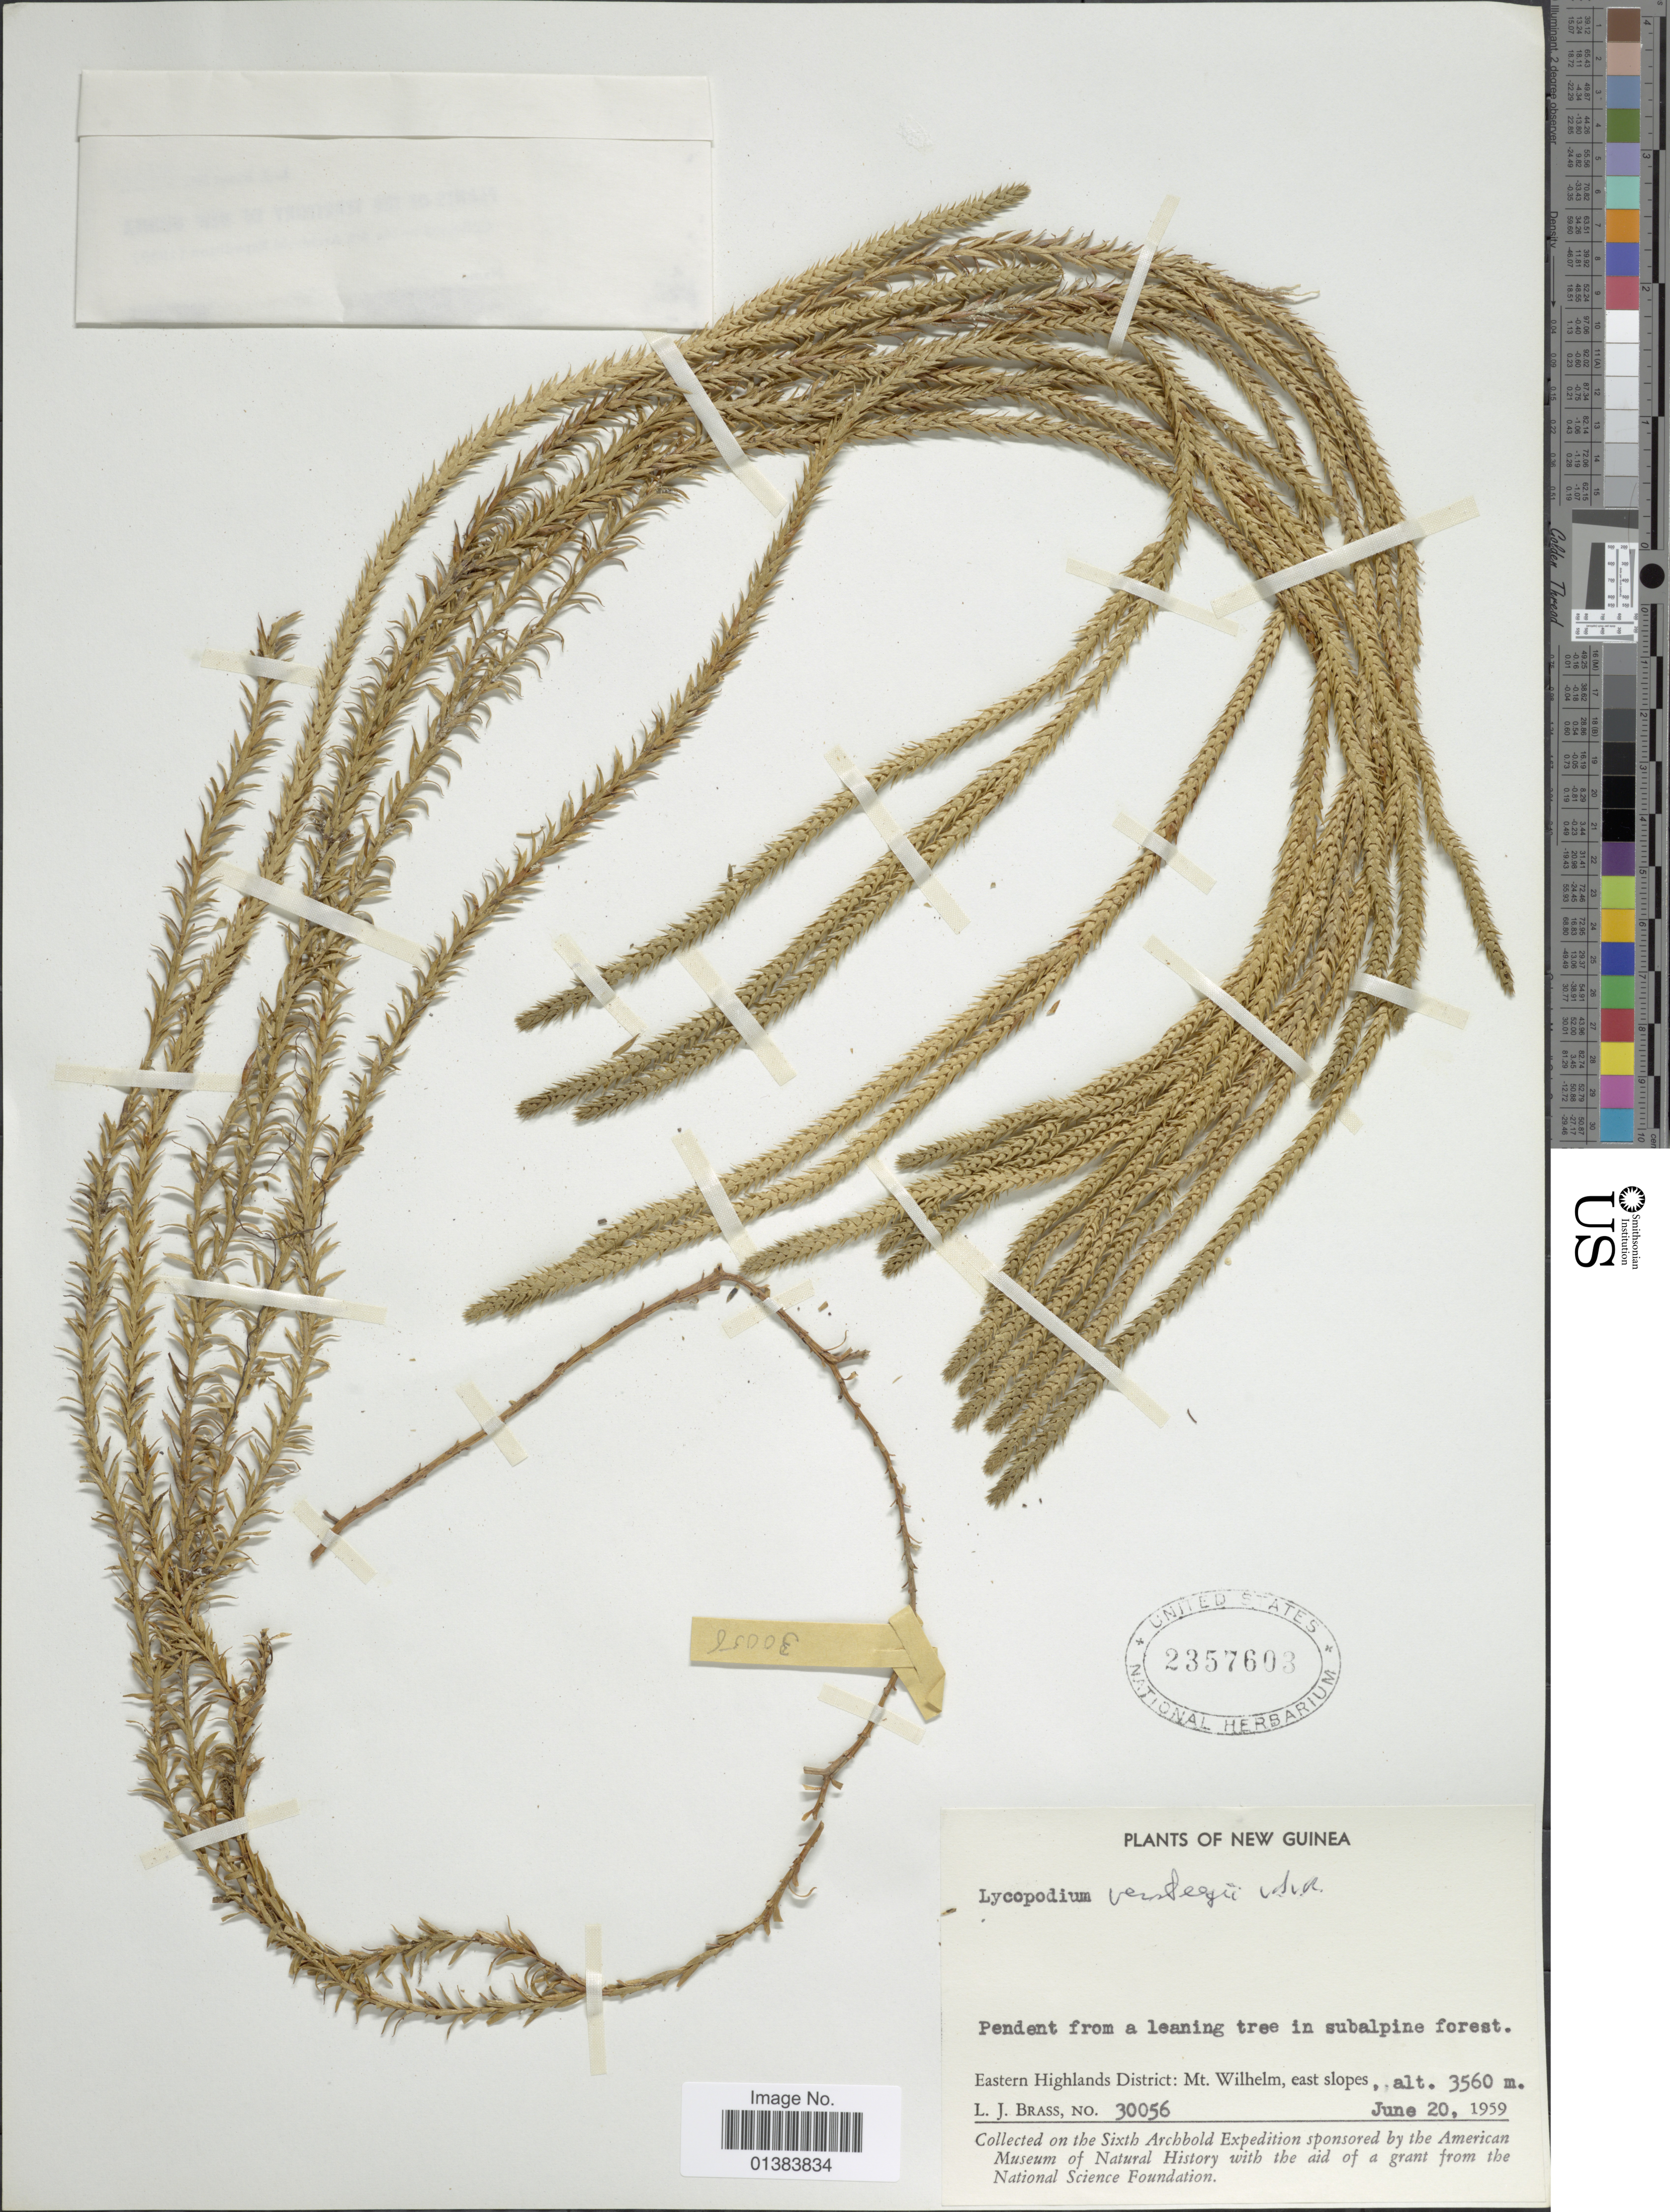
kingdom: Plantae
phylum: Tracheophyta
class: Lycopodiopsida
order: Lycopodiales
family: Lycopodiaceae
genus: Phlegmariurus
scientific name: Phlegmariurus macgregorii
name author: (Baker) A. R. Field & Bostock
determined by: Field, A. R.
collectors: L. J. Brass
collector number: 30056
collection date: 1959-06-20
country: Papua New Guinea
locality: New Guinea, Eastern Highlands Distrtict: Mt. Wilhelm, east slopes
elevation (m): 3560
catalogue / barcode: US 2357603